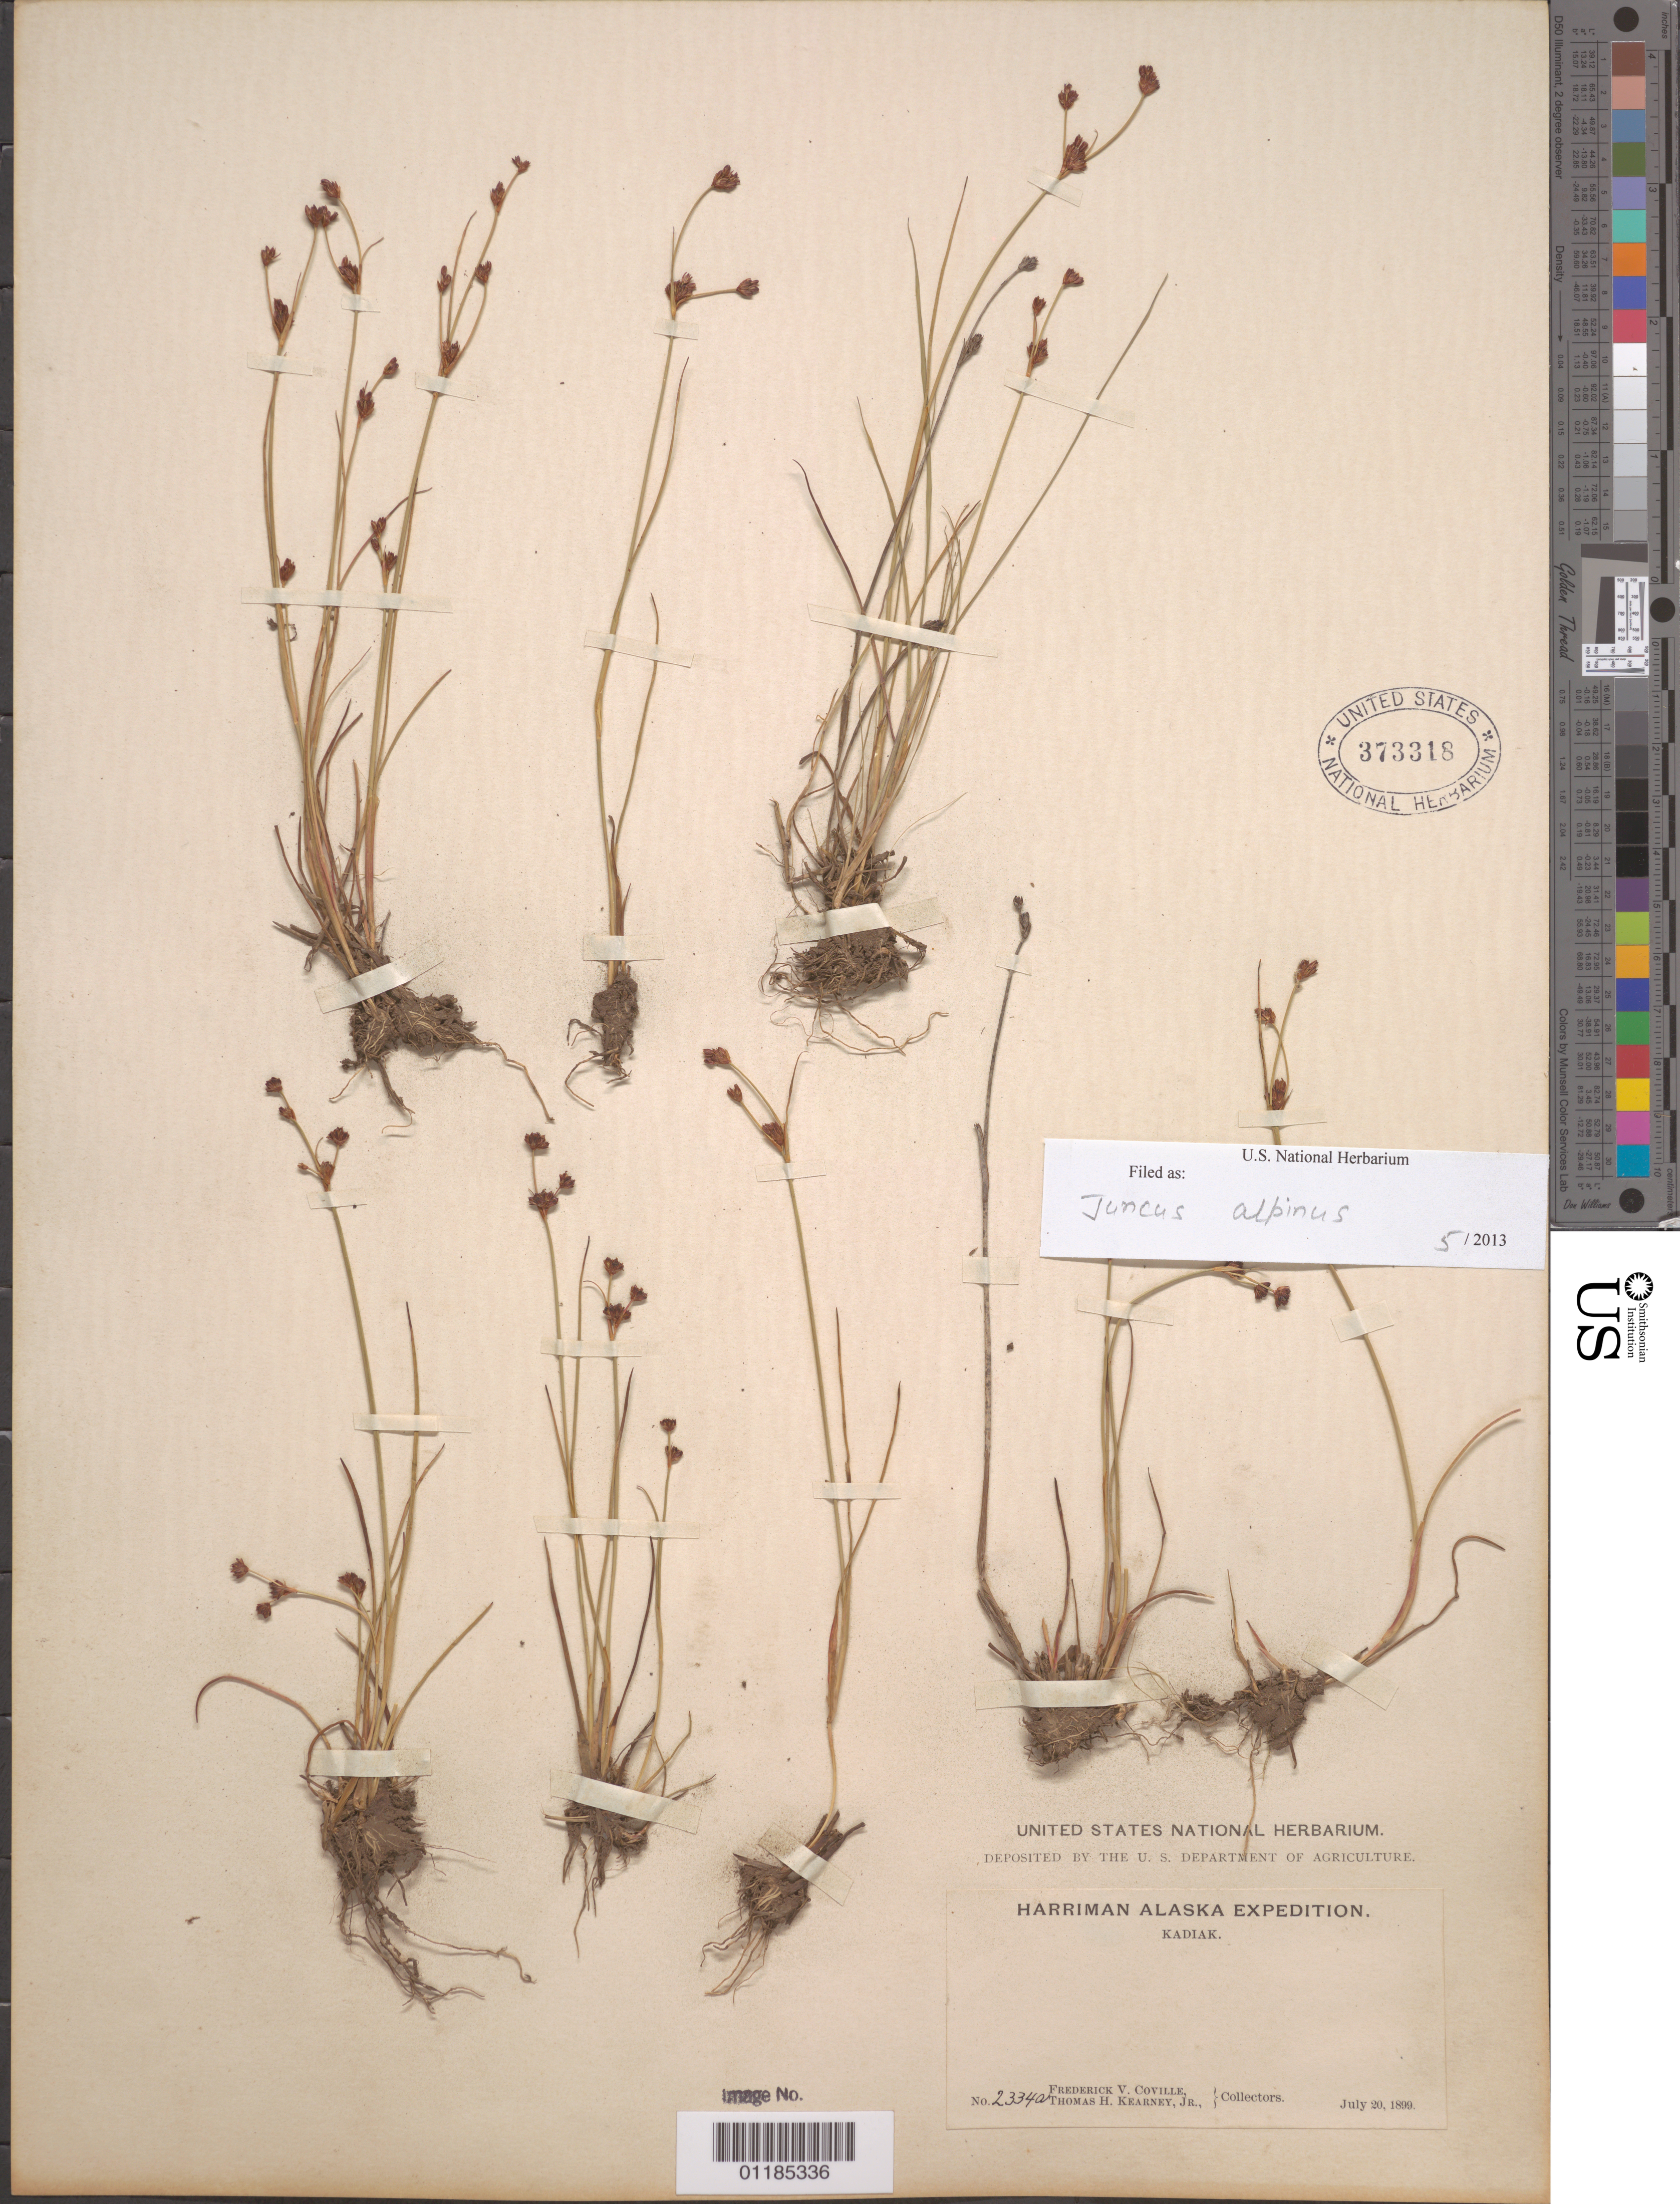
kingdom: Plantae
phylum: Tracheophyta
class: Liliopsida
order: Poales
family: Juncaceae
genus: Juncus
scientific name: Juncus alpinus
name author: Vill.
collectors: F. V. Coville & T. H. Kearney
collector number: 2334a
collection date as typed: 20 Jul 1899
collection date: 1899-07-20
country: United States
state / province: Alaska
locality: Kodiak (as Kadiak)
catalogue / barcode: US 373318